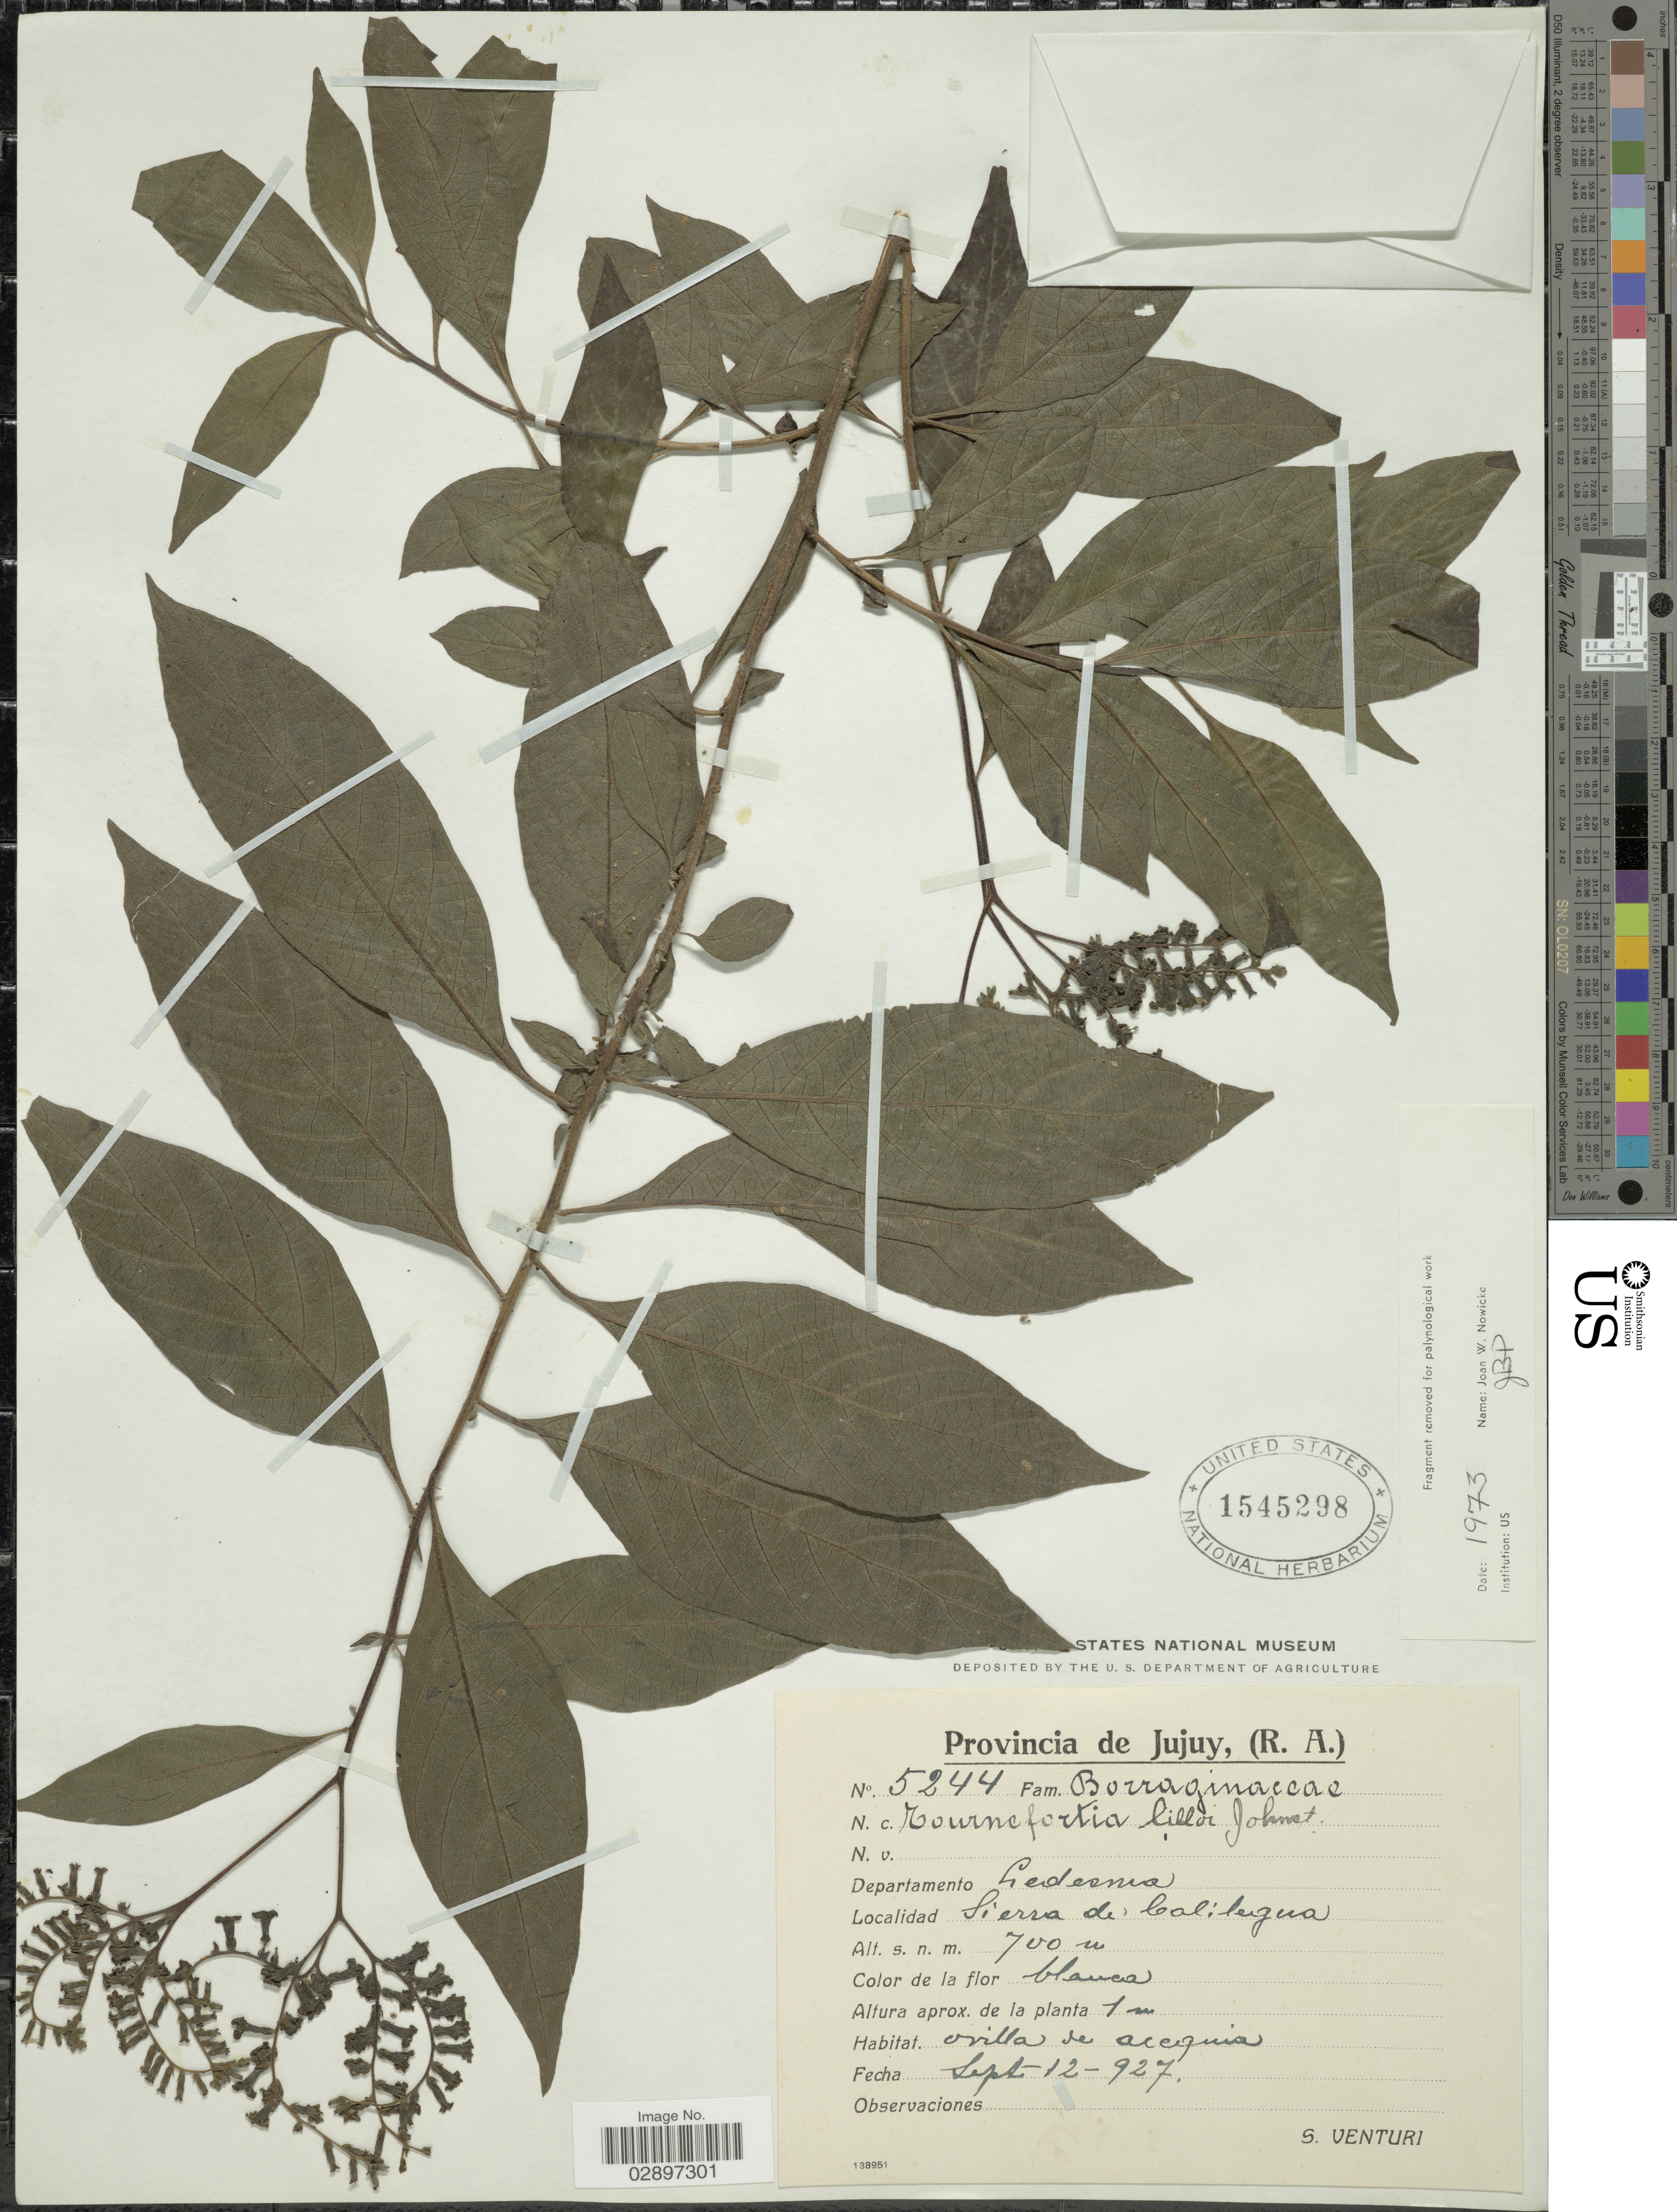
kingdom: Plantae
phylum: Tracheophyta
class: Magnoliopsida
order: Boraginales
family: Heliotropiaceae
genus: Tournefortia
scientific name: Tournefortia lilloi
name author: I.M. Johnst.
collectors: S. Venturi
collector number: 5244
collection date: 1927-09-12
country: Argentina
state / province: Jujuy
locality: Sierra de Balilegua, Departamento Ledesma.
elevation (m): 700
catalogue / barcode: US 1545298